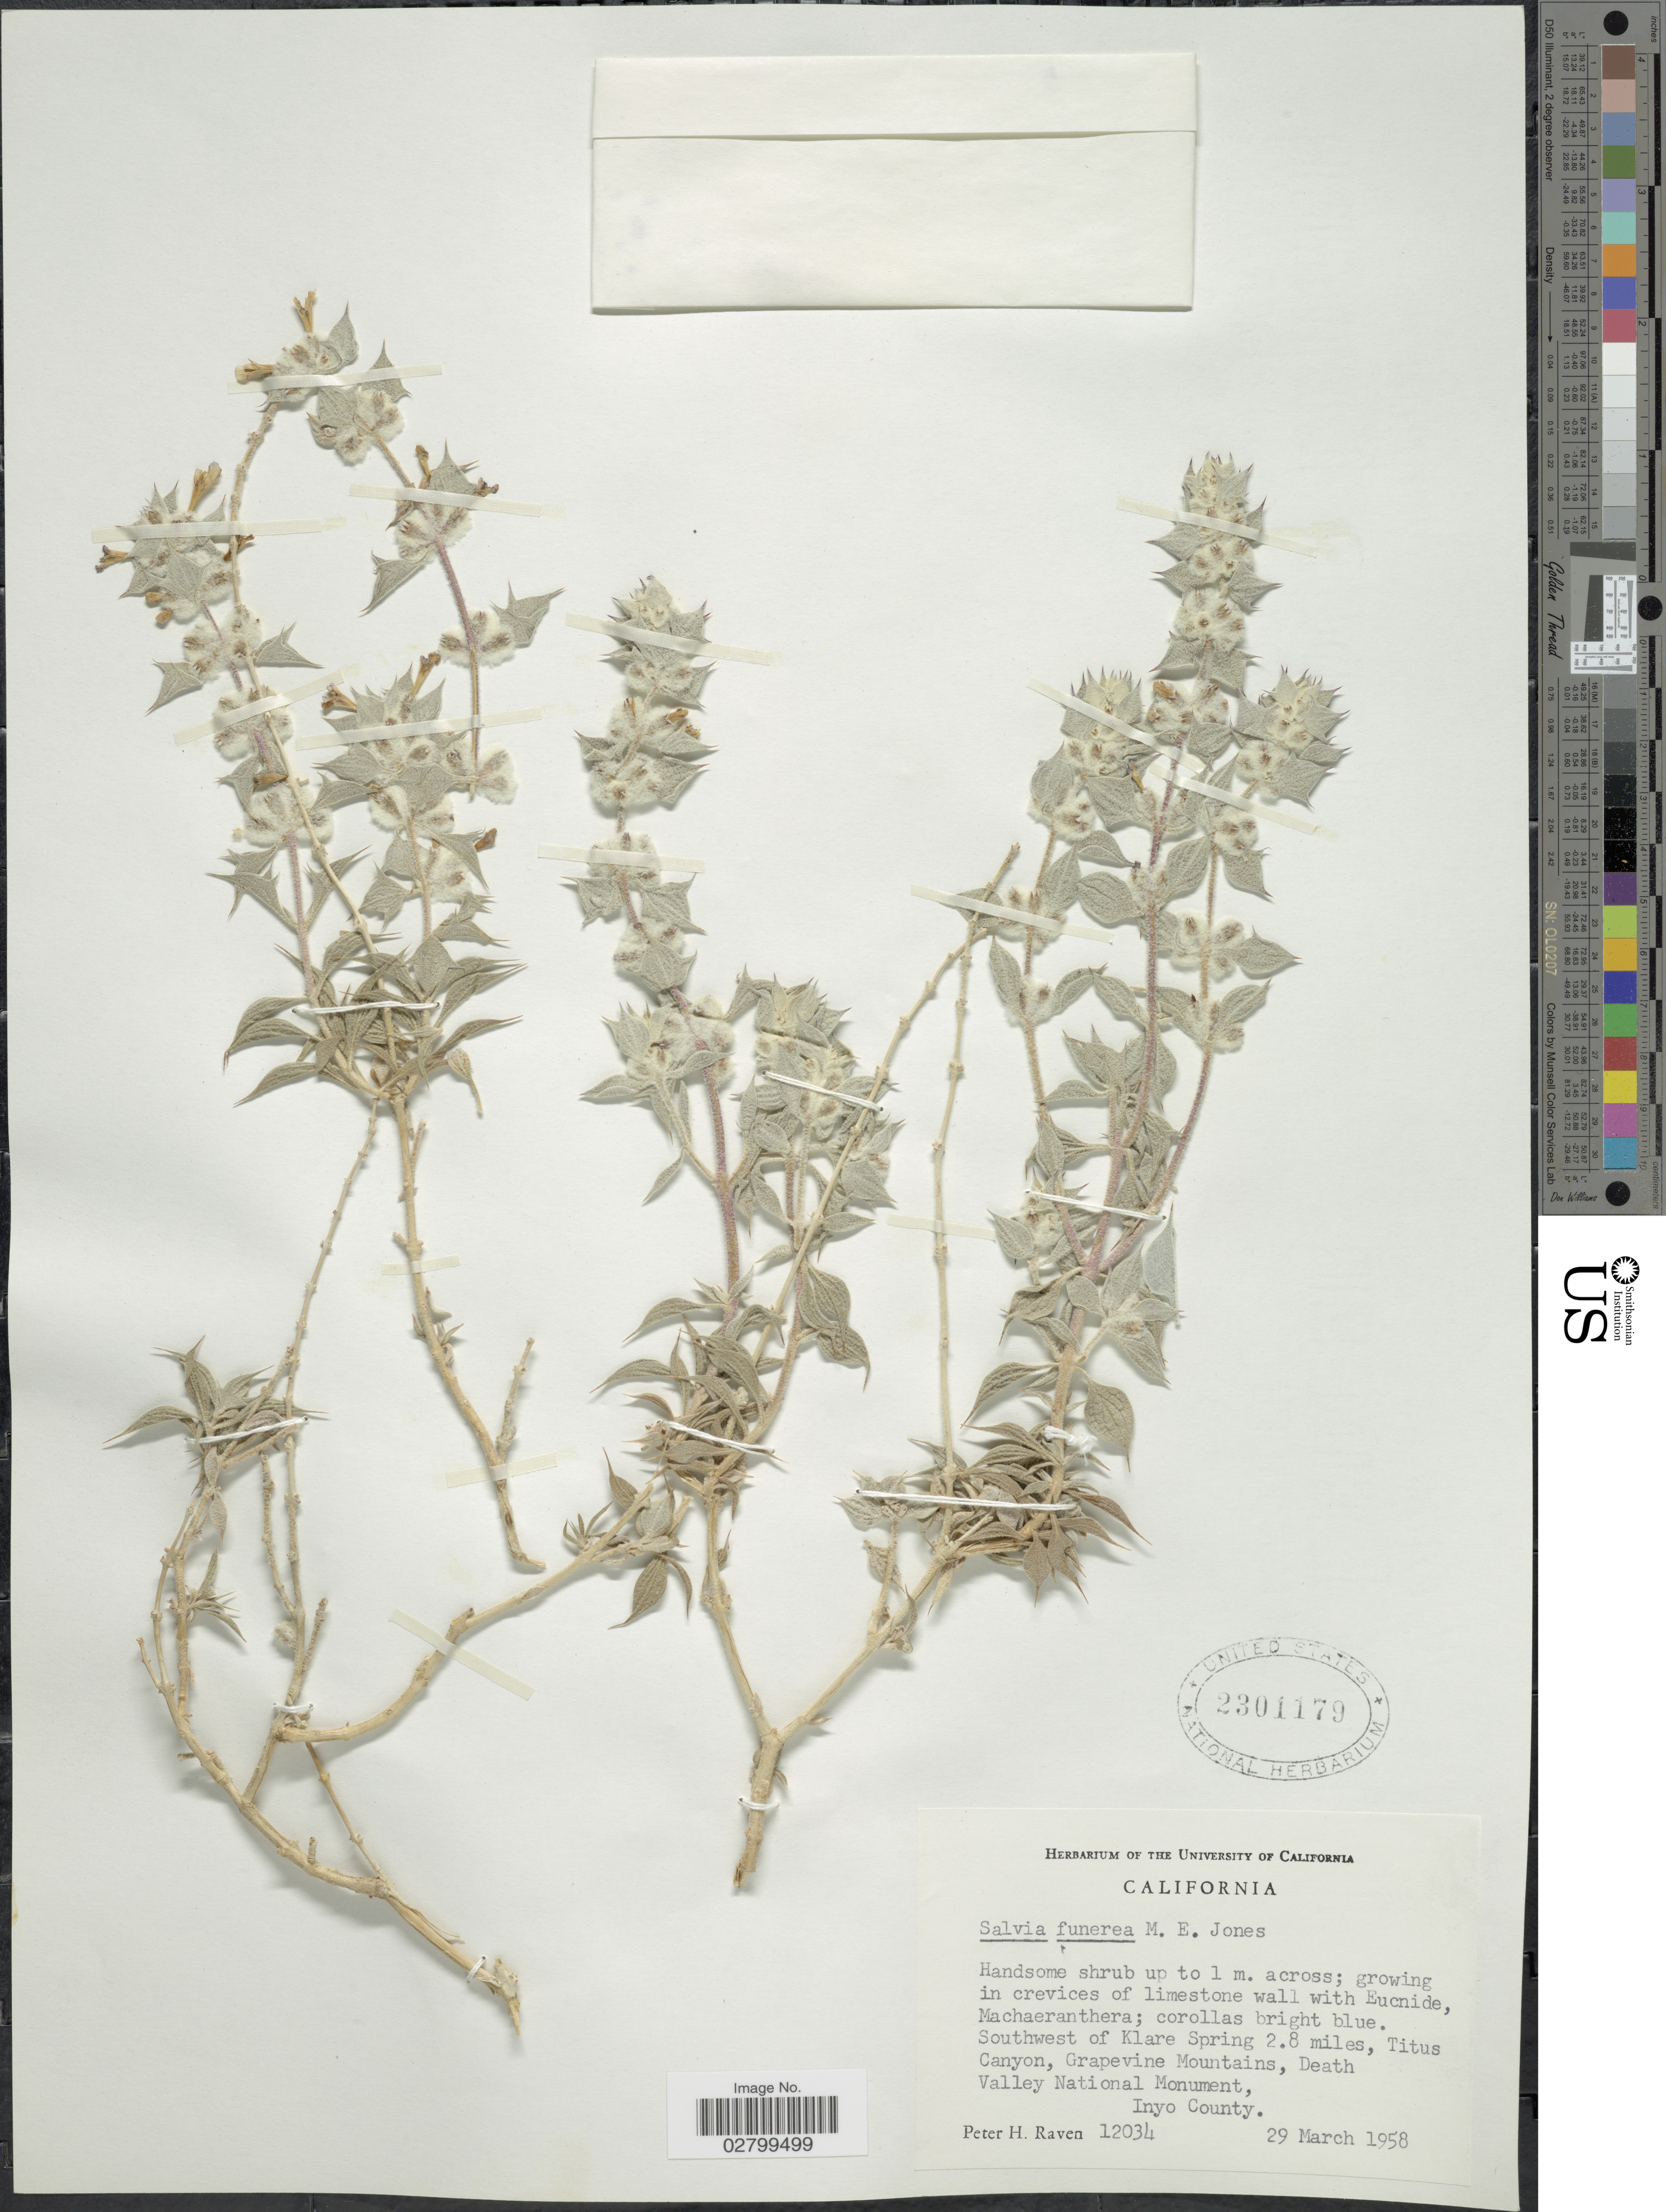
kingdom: Plantae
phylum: Tracheophyta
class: Magnoliopsida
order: Lamiales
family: Lamiaceae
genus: Salvia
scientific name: Salvia funerea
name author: M.E. Jones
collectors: P. Raven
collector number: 12034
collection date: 1958-03-29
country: United States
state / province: California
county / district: Inyo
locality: Southwest of Klare Spring 2.8 miles, Titus Canyon, Grapevine Mountains, Death Valley National Monument, Inyo County.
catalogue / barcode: US 2301179